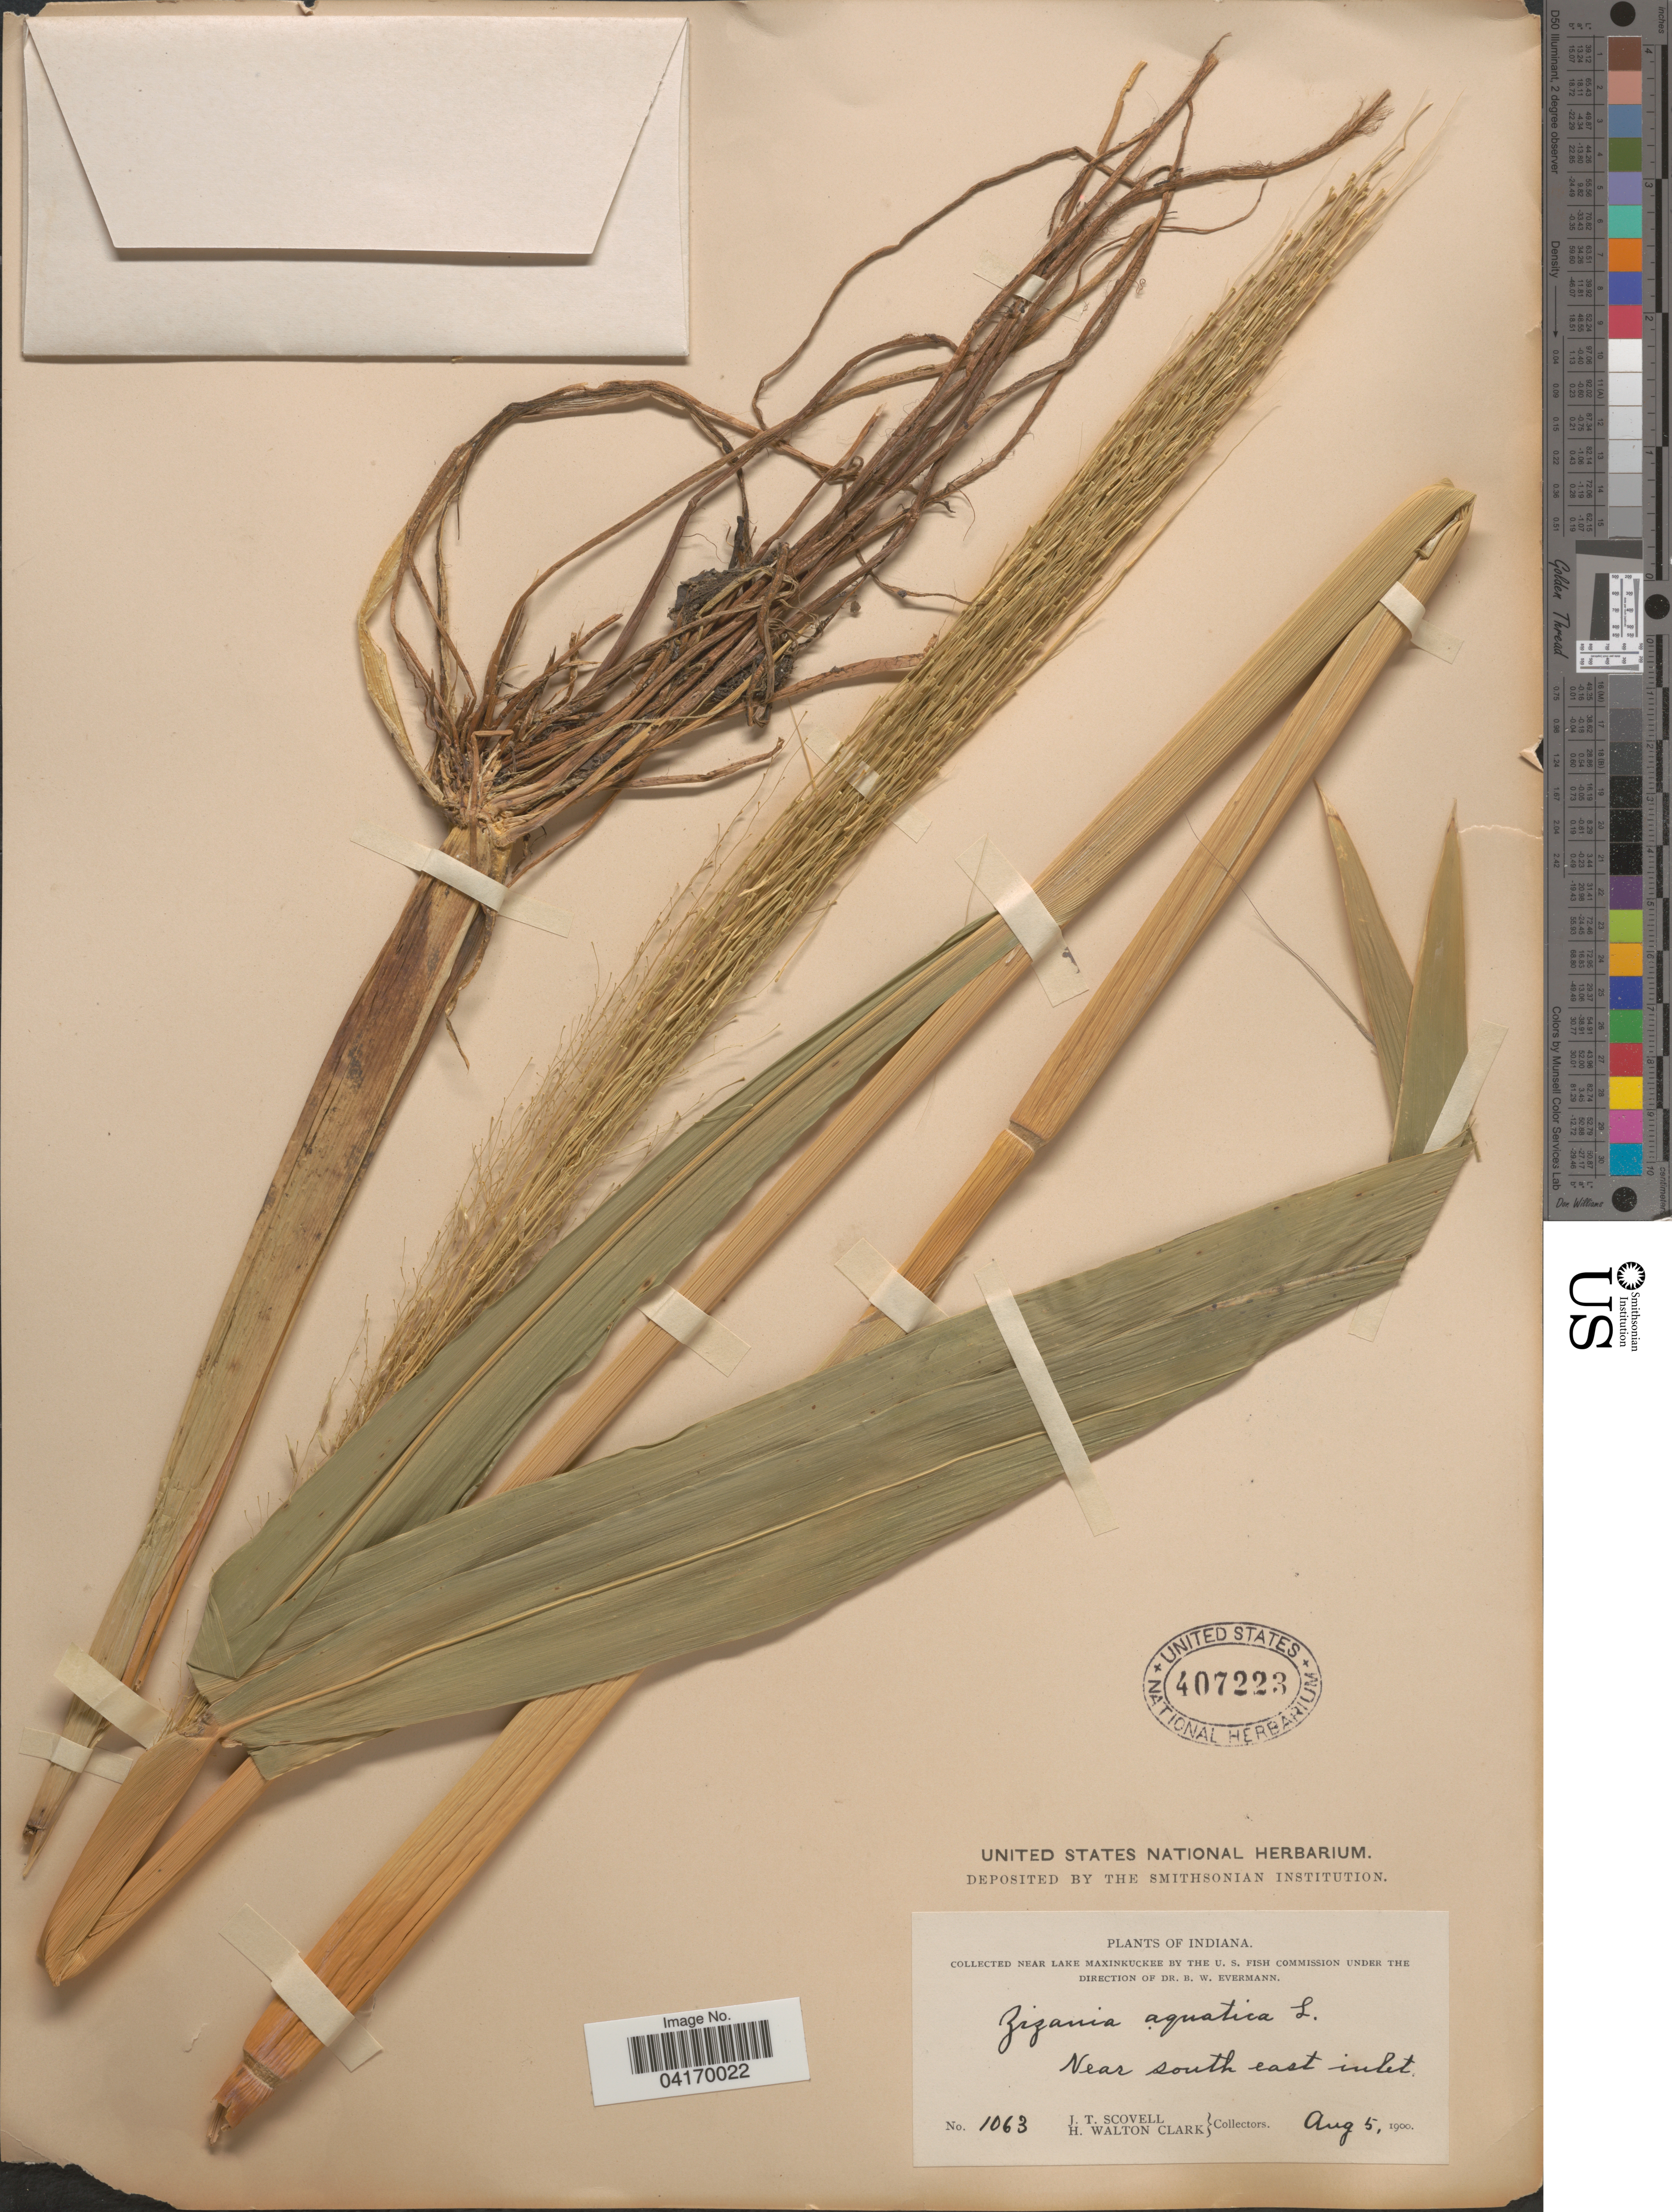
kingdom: Plantae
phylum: Tracheophyta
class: Liliopsida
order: Poales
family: Poaceae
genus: Zizania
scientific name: Zizania aquatica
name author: L.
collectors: J. T. Scovell & H. Walton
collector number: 1063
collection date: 1900-08-05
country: United States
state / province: Indiana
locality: Near south east inlet.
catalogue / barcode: US 407223